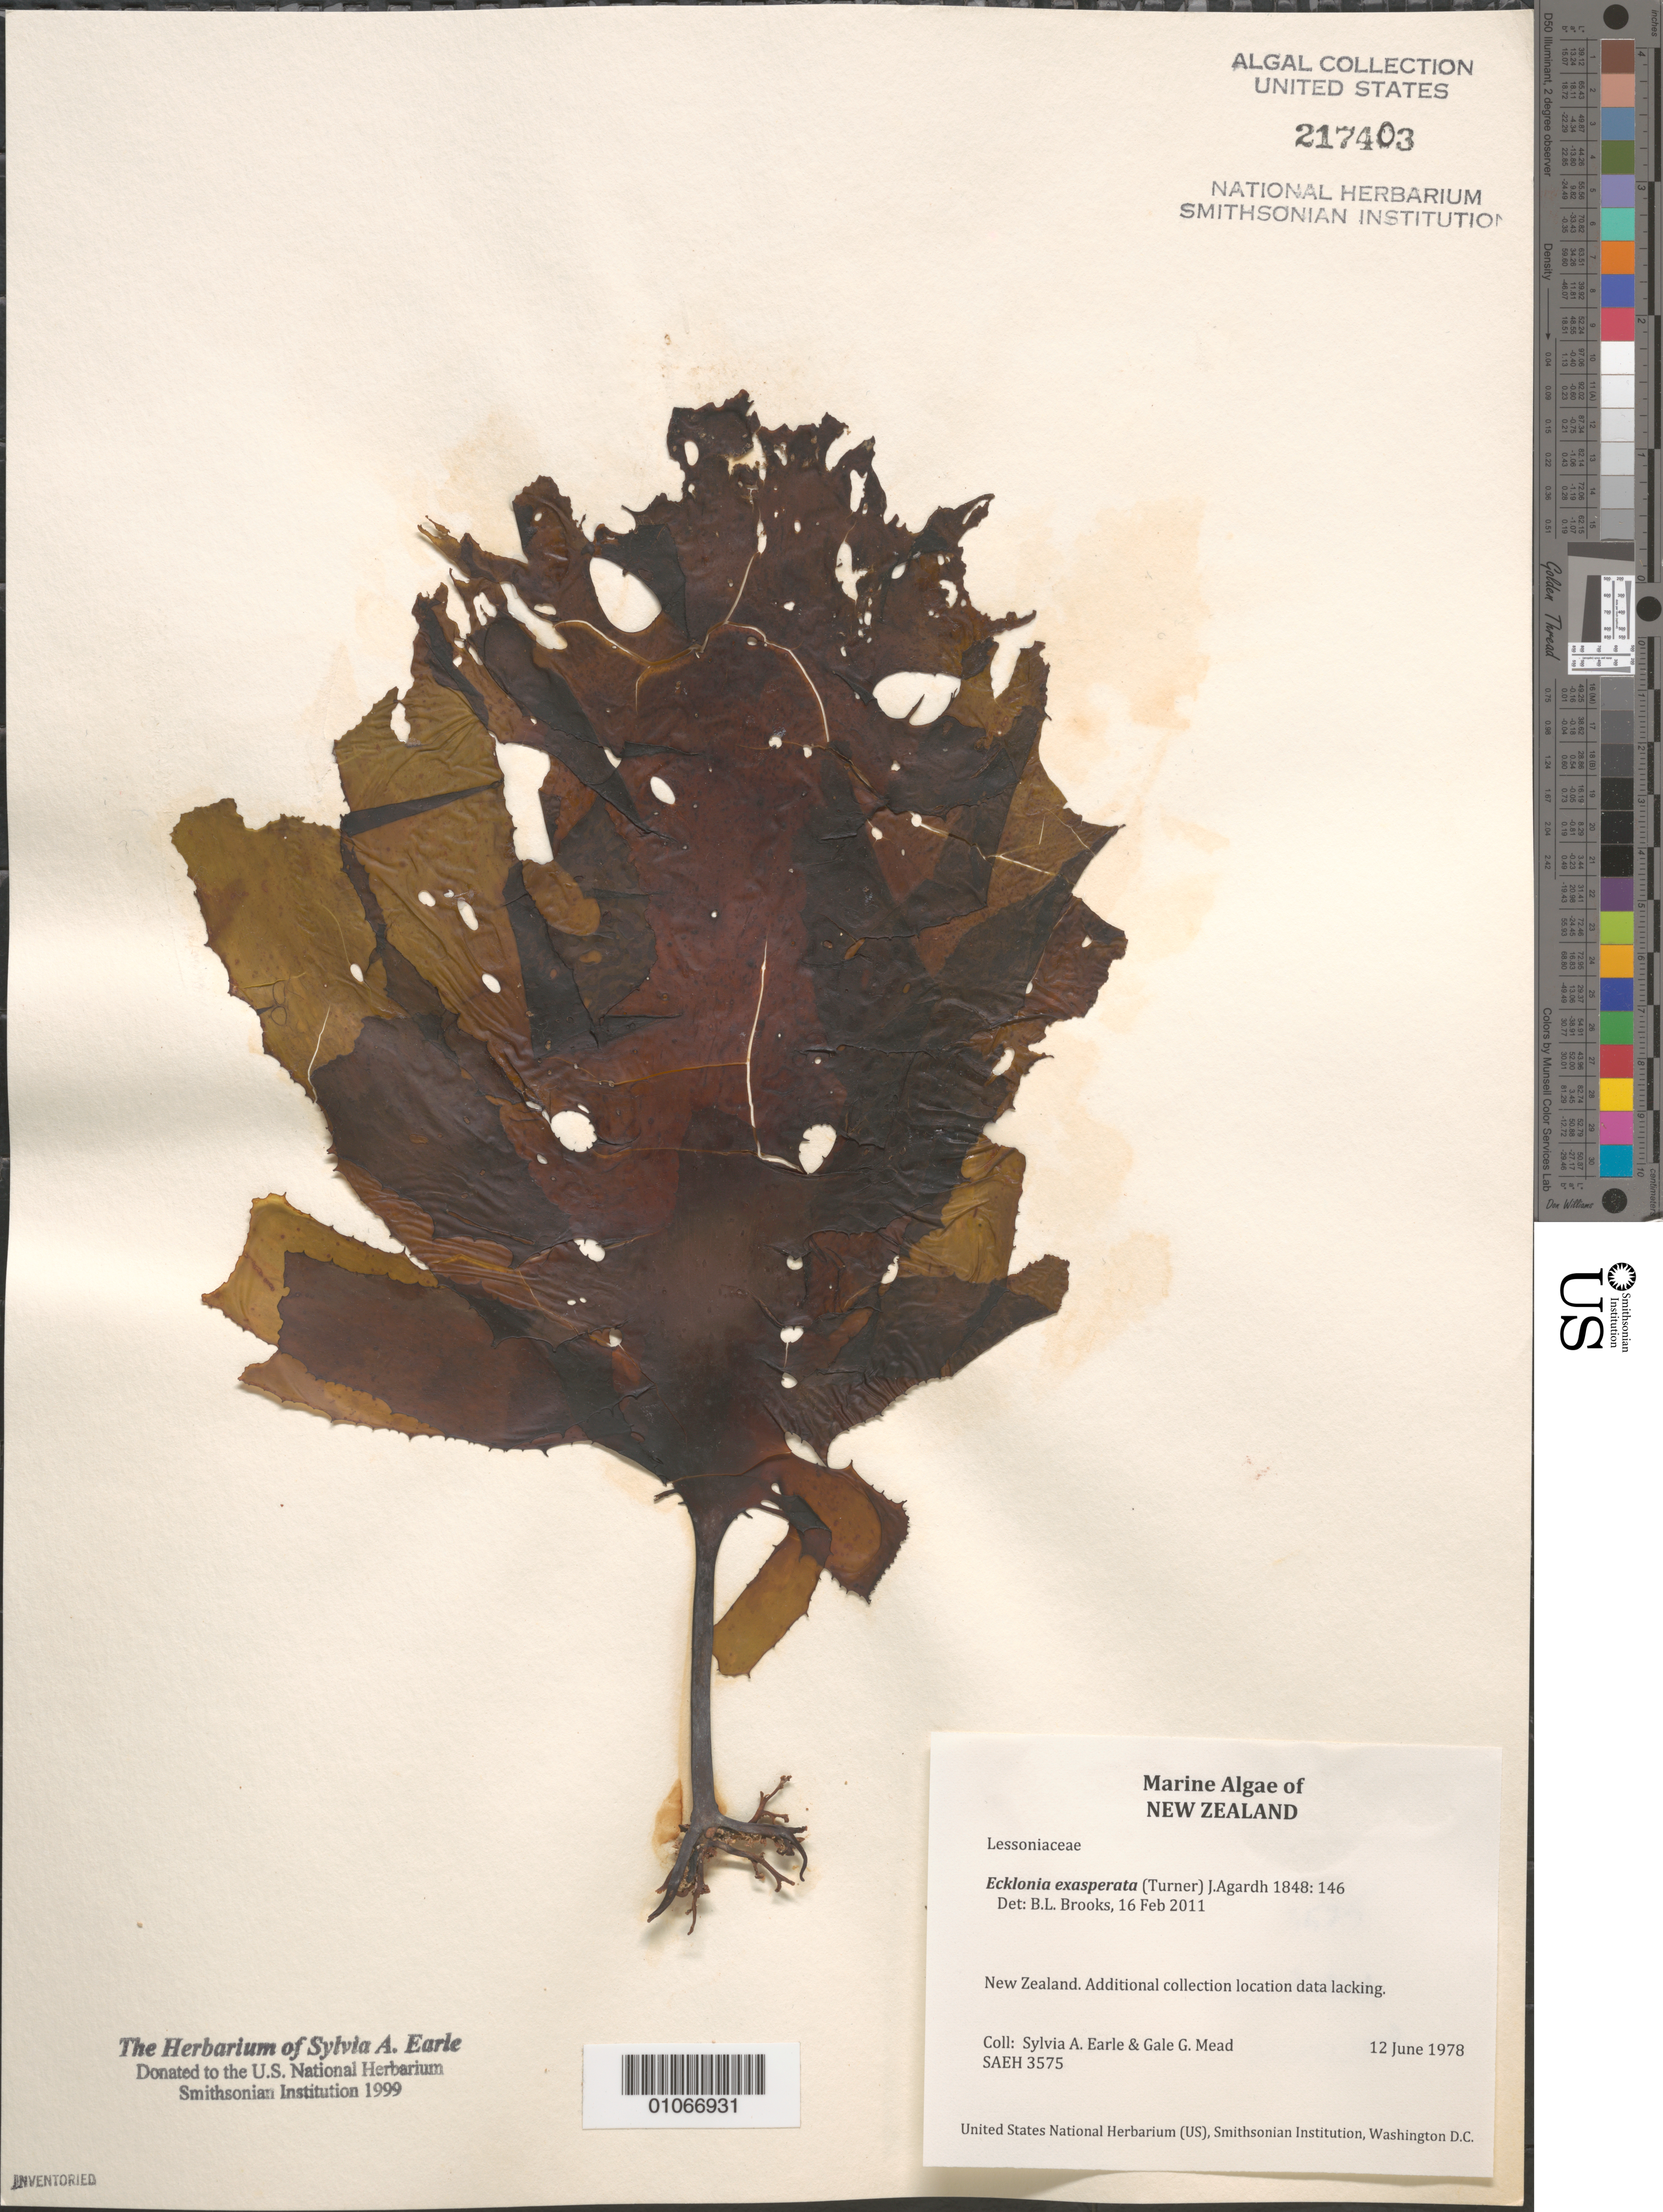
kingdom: Chromista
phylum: Ochrophyta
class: Phaeophyceae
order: Laminariales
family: Lessoniaceae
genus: Ecklonia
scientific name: Ecklonia biruncinata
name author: (Bory) Papenf.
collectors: S. A. Earle & G. Mead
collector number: SAEH 3575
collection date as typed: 12 Jun 1978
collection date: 1978-06-12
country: New Zealand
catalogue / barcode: US 217403